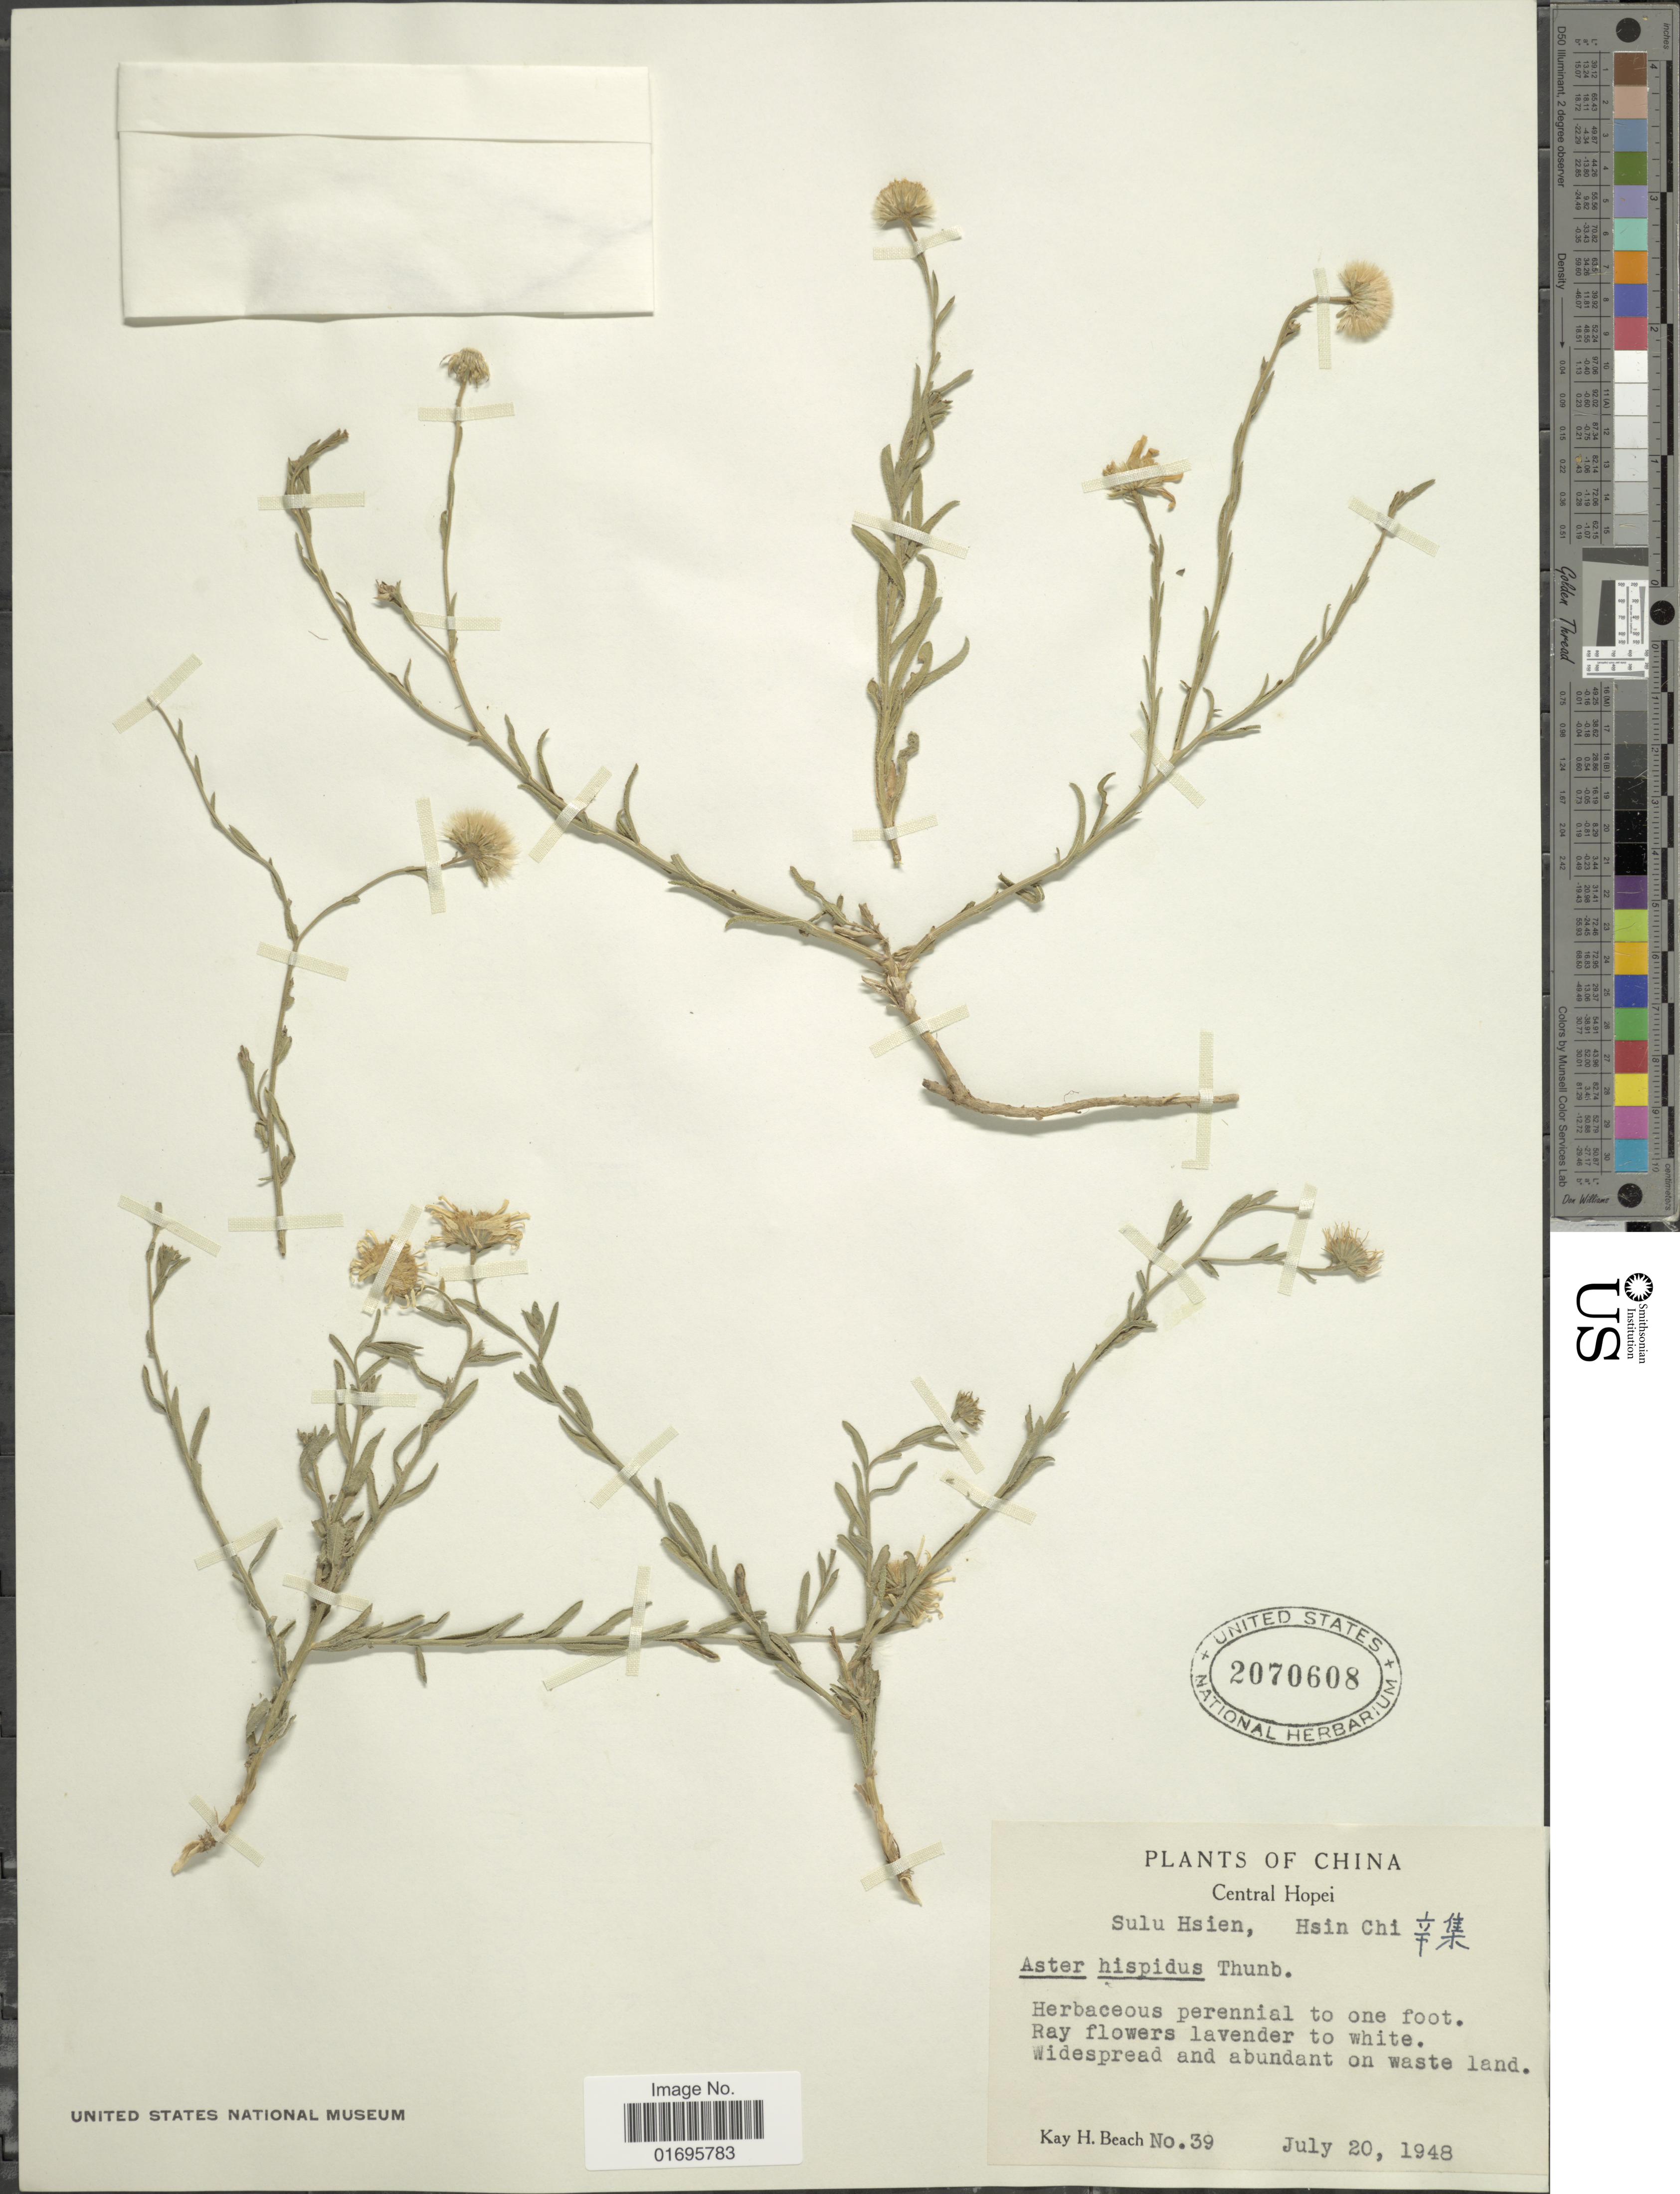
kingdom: Plantae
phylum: Tracheophyta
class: Magnoliopsida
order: Asterales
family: Asteraceae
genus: Heteropappus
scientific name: Heteropappus hispidus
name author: (Thunb.) Less.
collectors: K. H. Beach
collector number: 39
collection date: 1948-07-20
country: China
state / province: Hebei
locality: Central Hopei. Sulu hsien, Hsin Chi, X.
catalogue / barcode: US 2070608